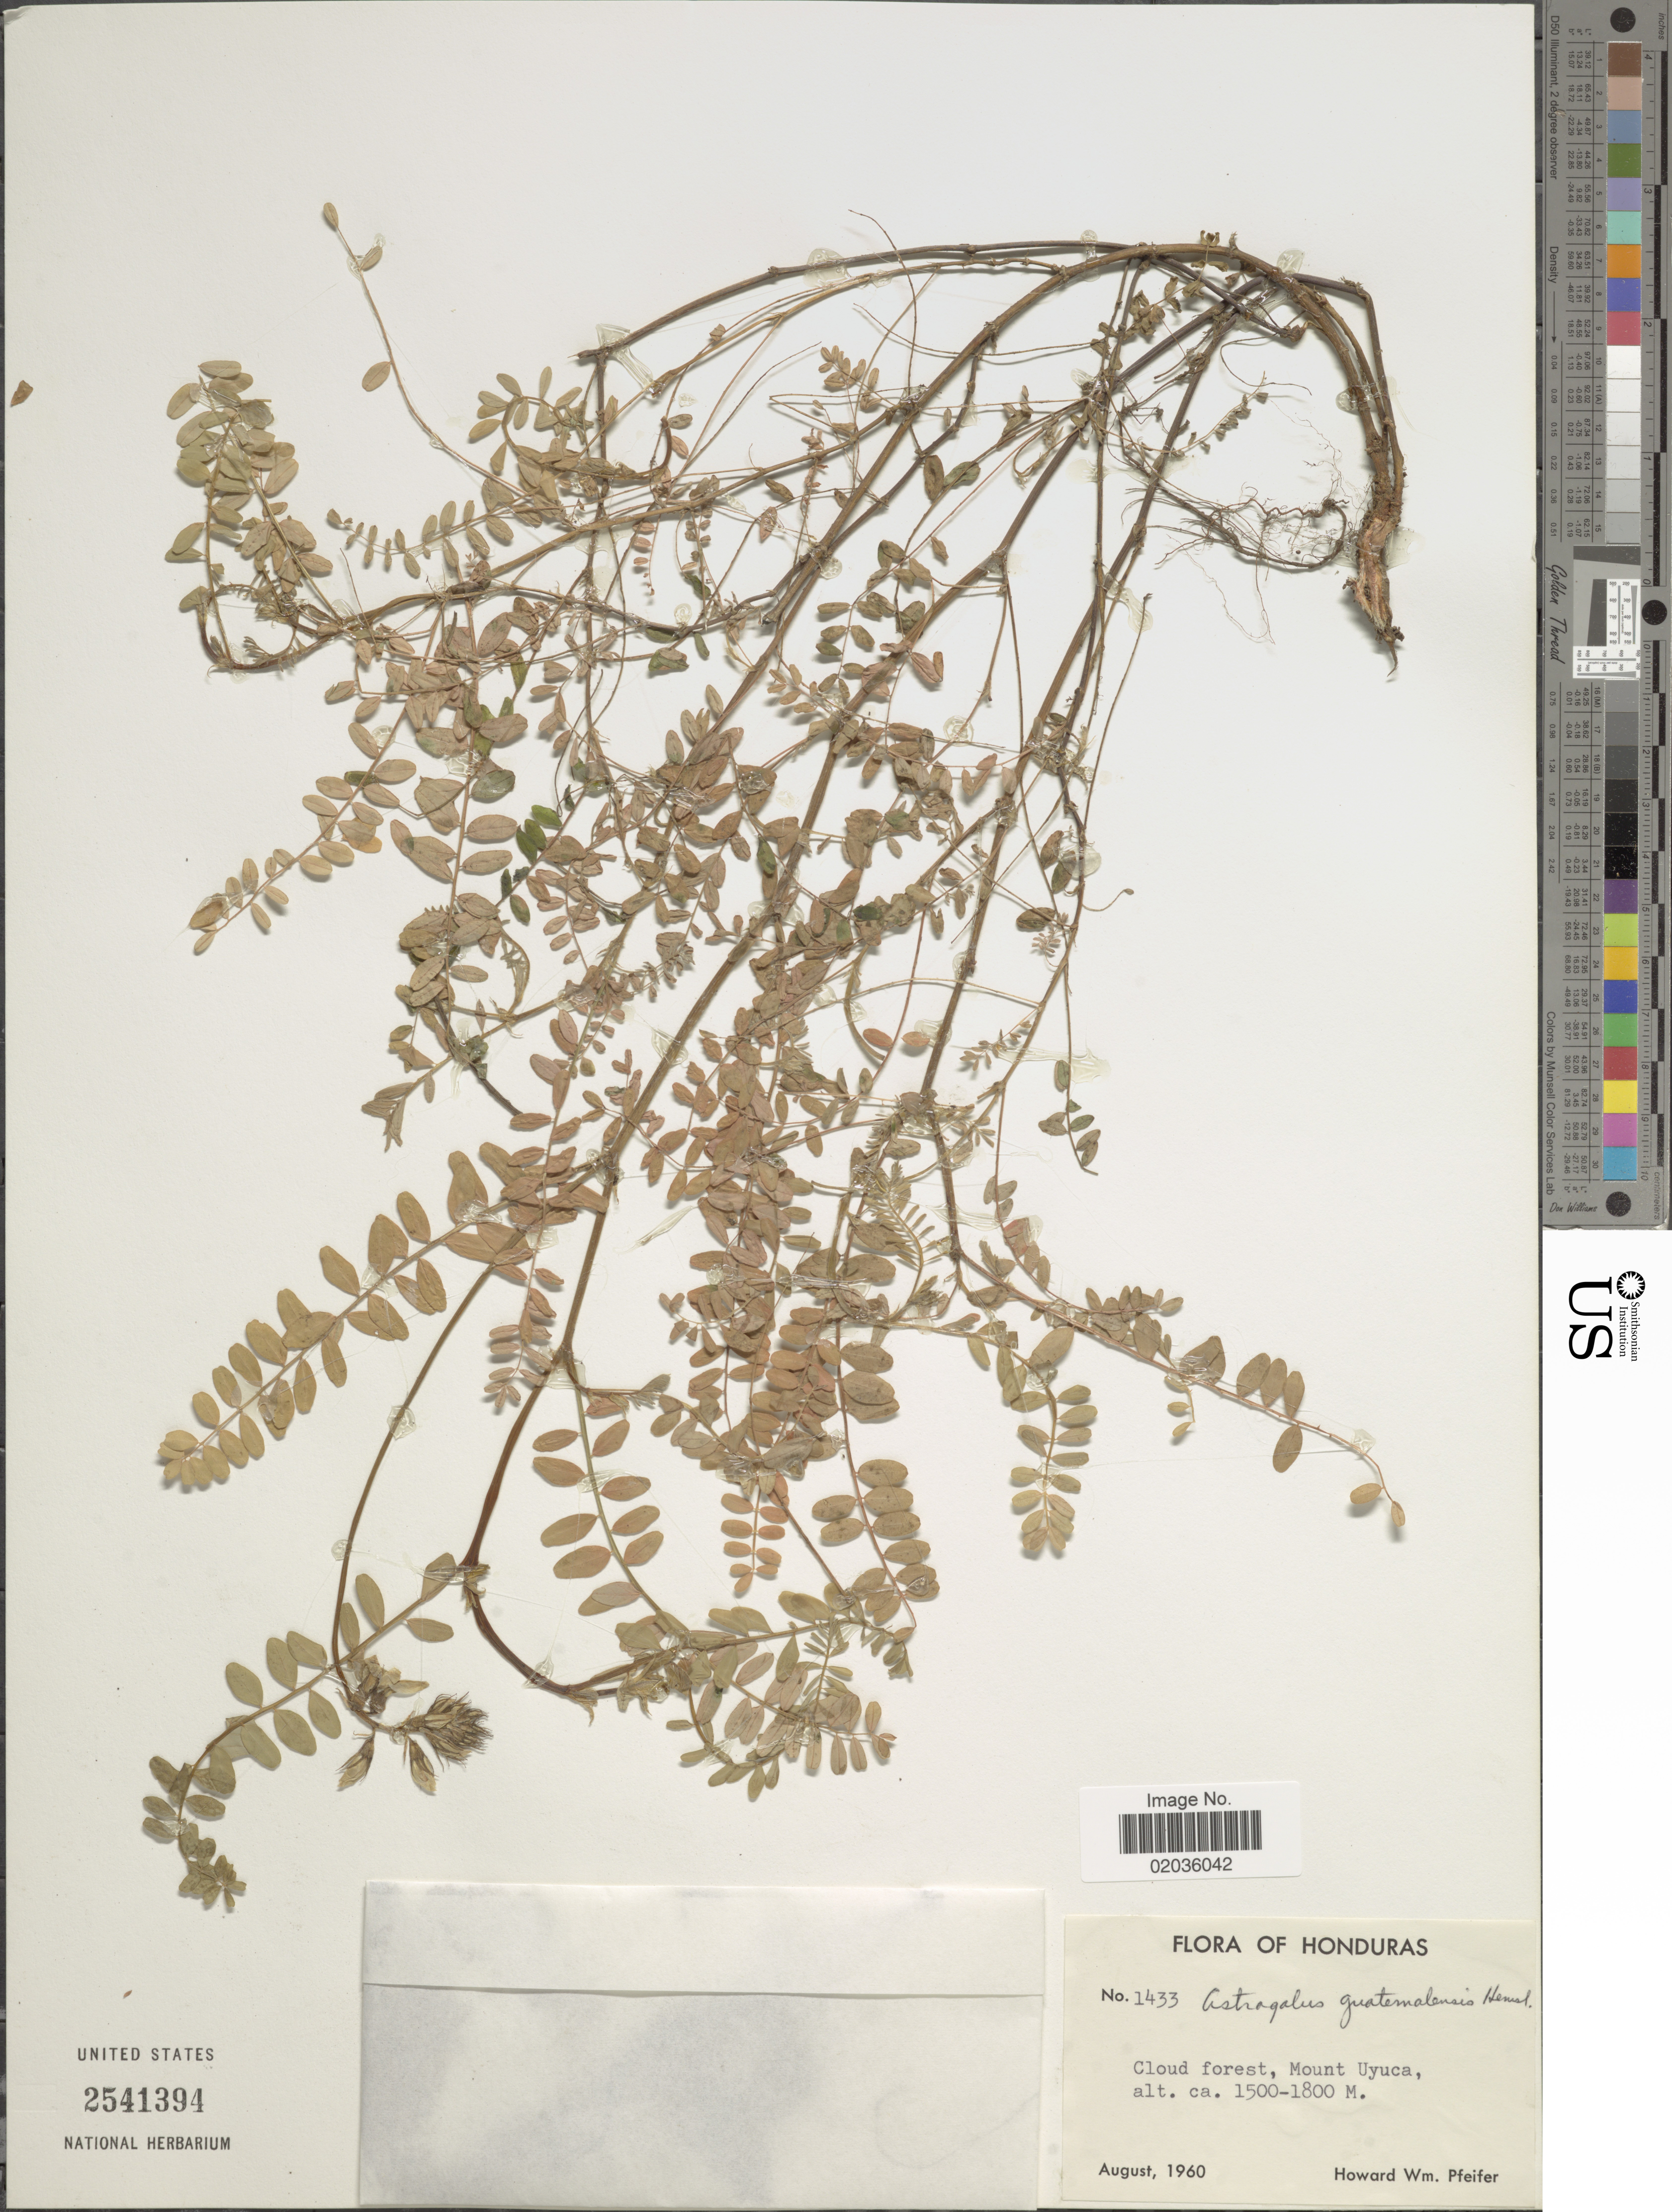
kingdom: Plantae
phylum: Tracheophyta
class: Magnoliopsida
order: Fabales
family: Fabaceae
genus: Astragalus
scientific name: Astragalus guatemalensis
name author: Hemsl.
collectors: H. W. Pfeifer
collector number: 1433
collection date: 1960-08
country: Honduras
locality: Hondura, Cloud Forest,Mount Uyuca.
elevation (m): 1500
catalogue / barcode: US 2541394